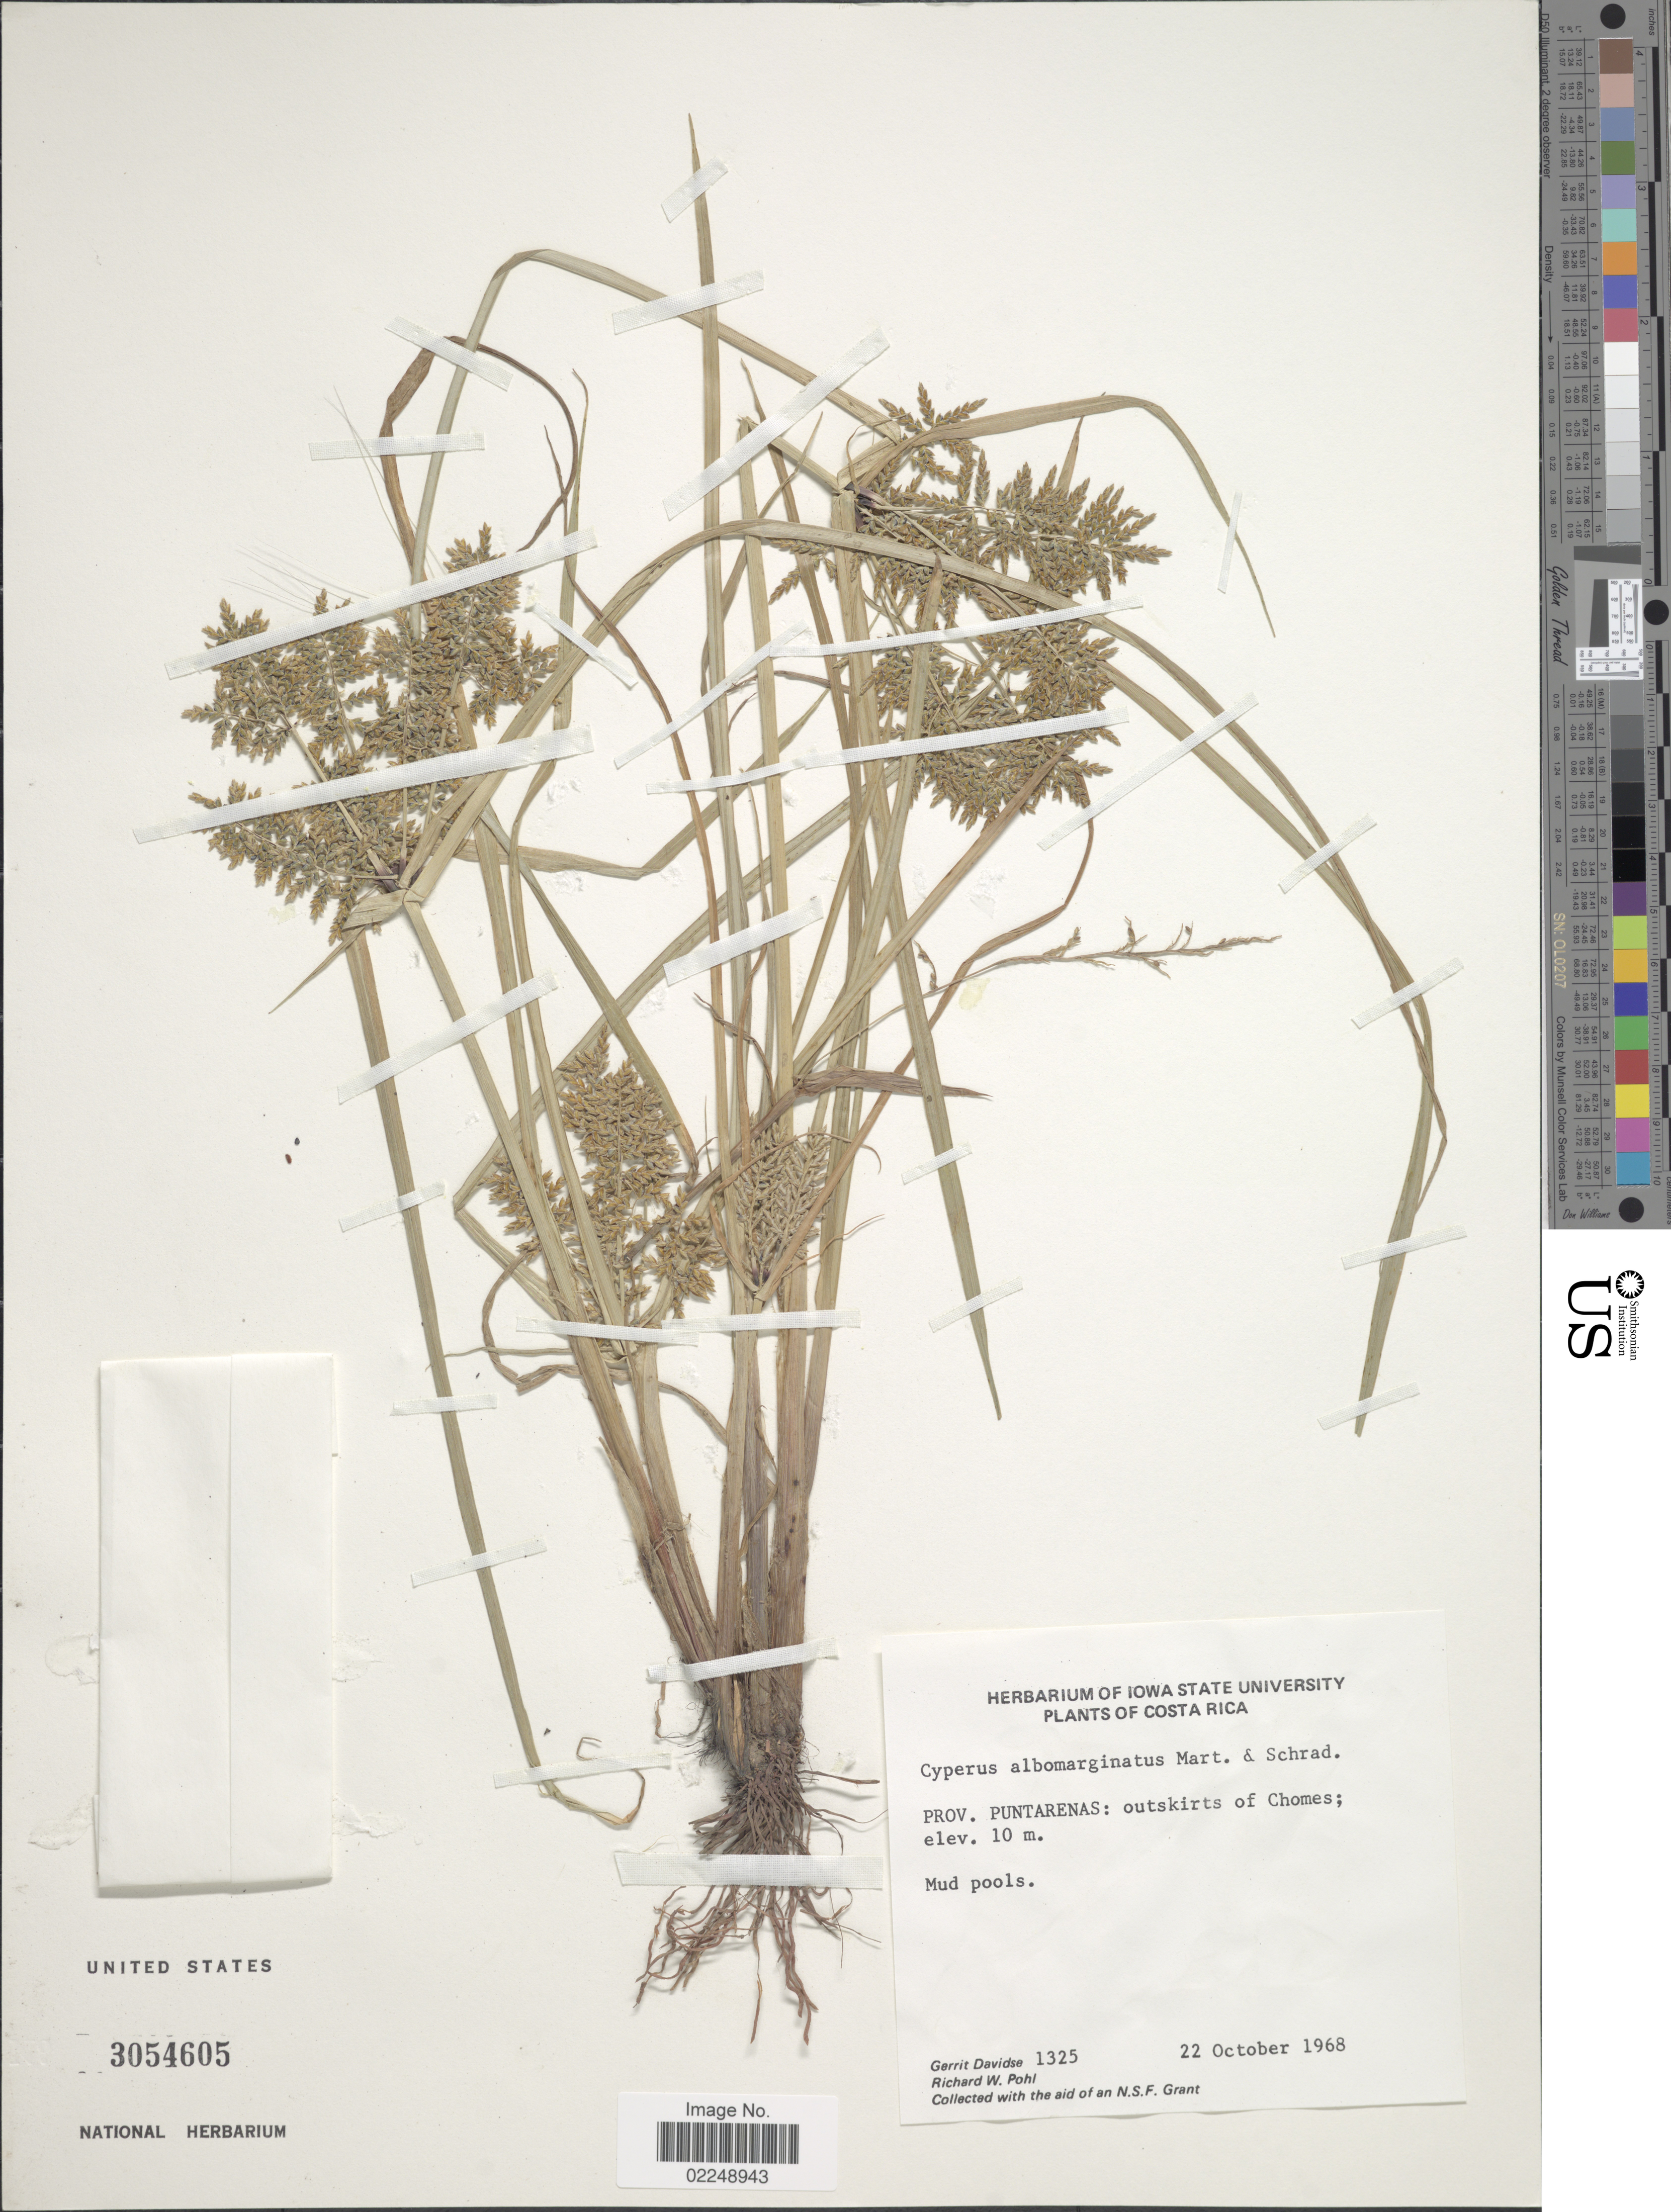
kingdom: Plantae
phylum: Tracheophyta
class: Liliopsida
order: Poales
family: Cyperaceae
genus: Cyperus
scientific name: Cyperus flavicomus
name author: Michx.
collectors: G. Davidse & R. W. Pohl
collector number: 1325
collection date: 1968-10-22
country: Costa Rica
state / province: Puntarenas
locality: Outskirts of Chomes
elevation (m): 10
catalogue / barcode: US 3054605